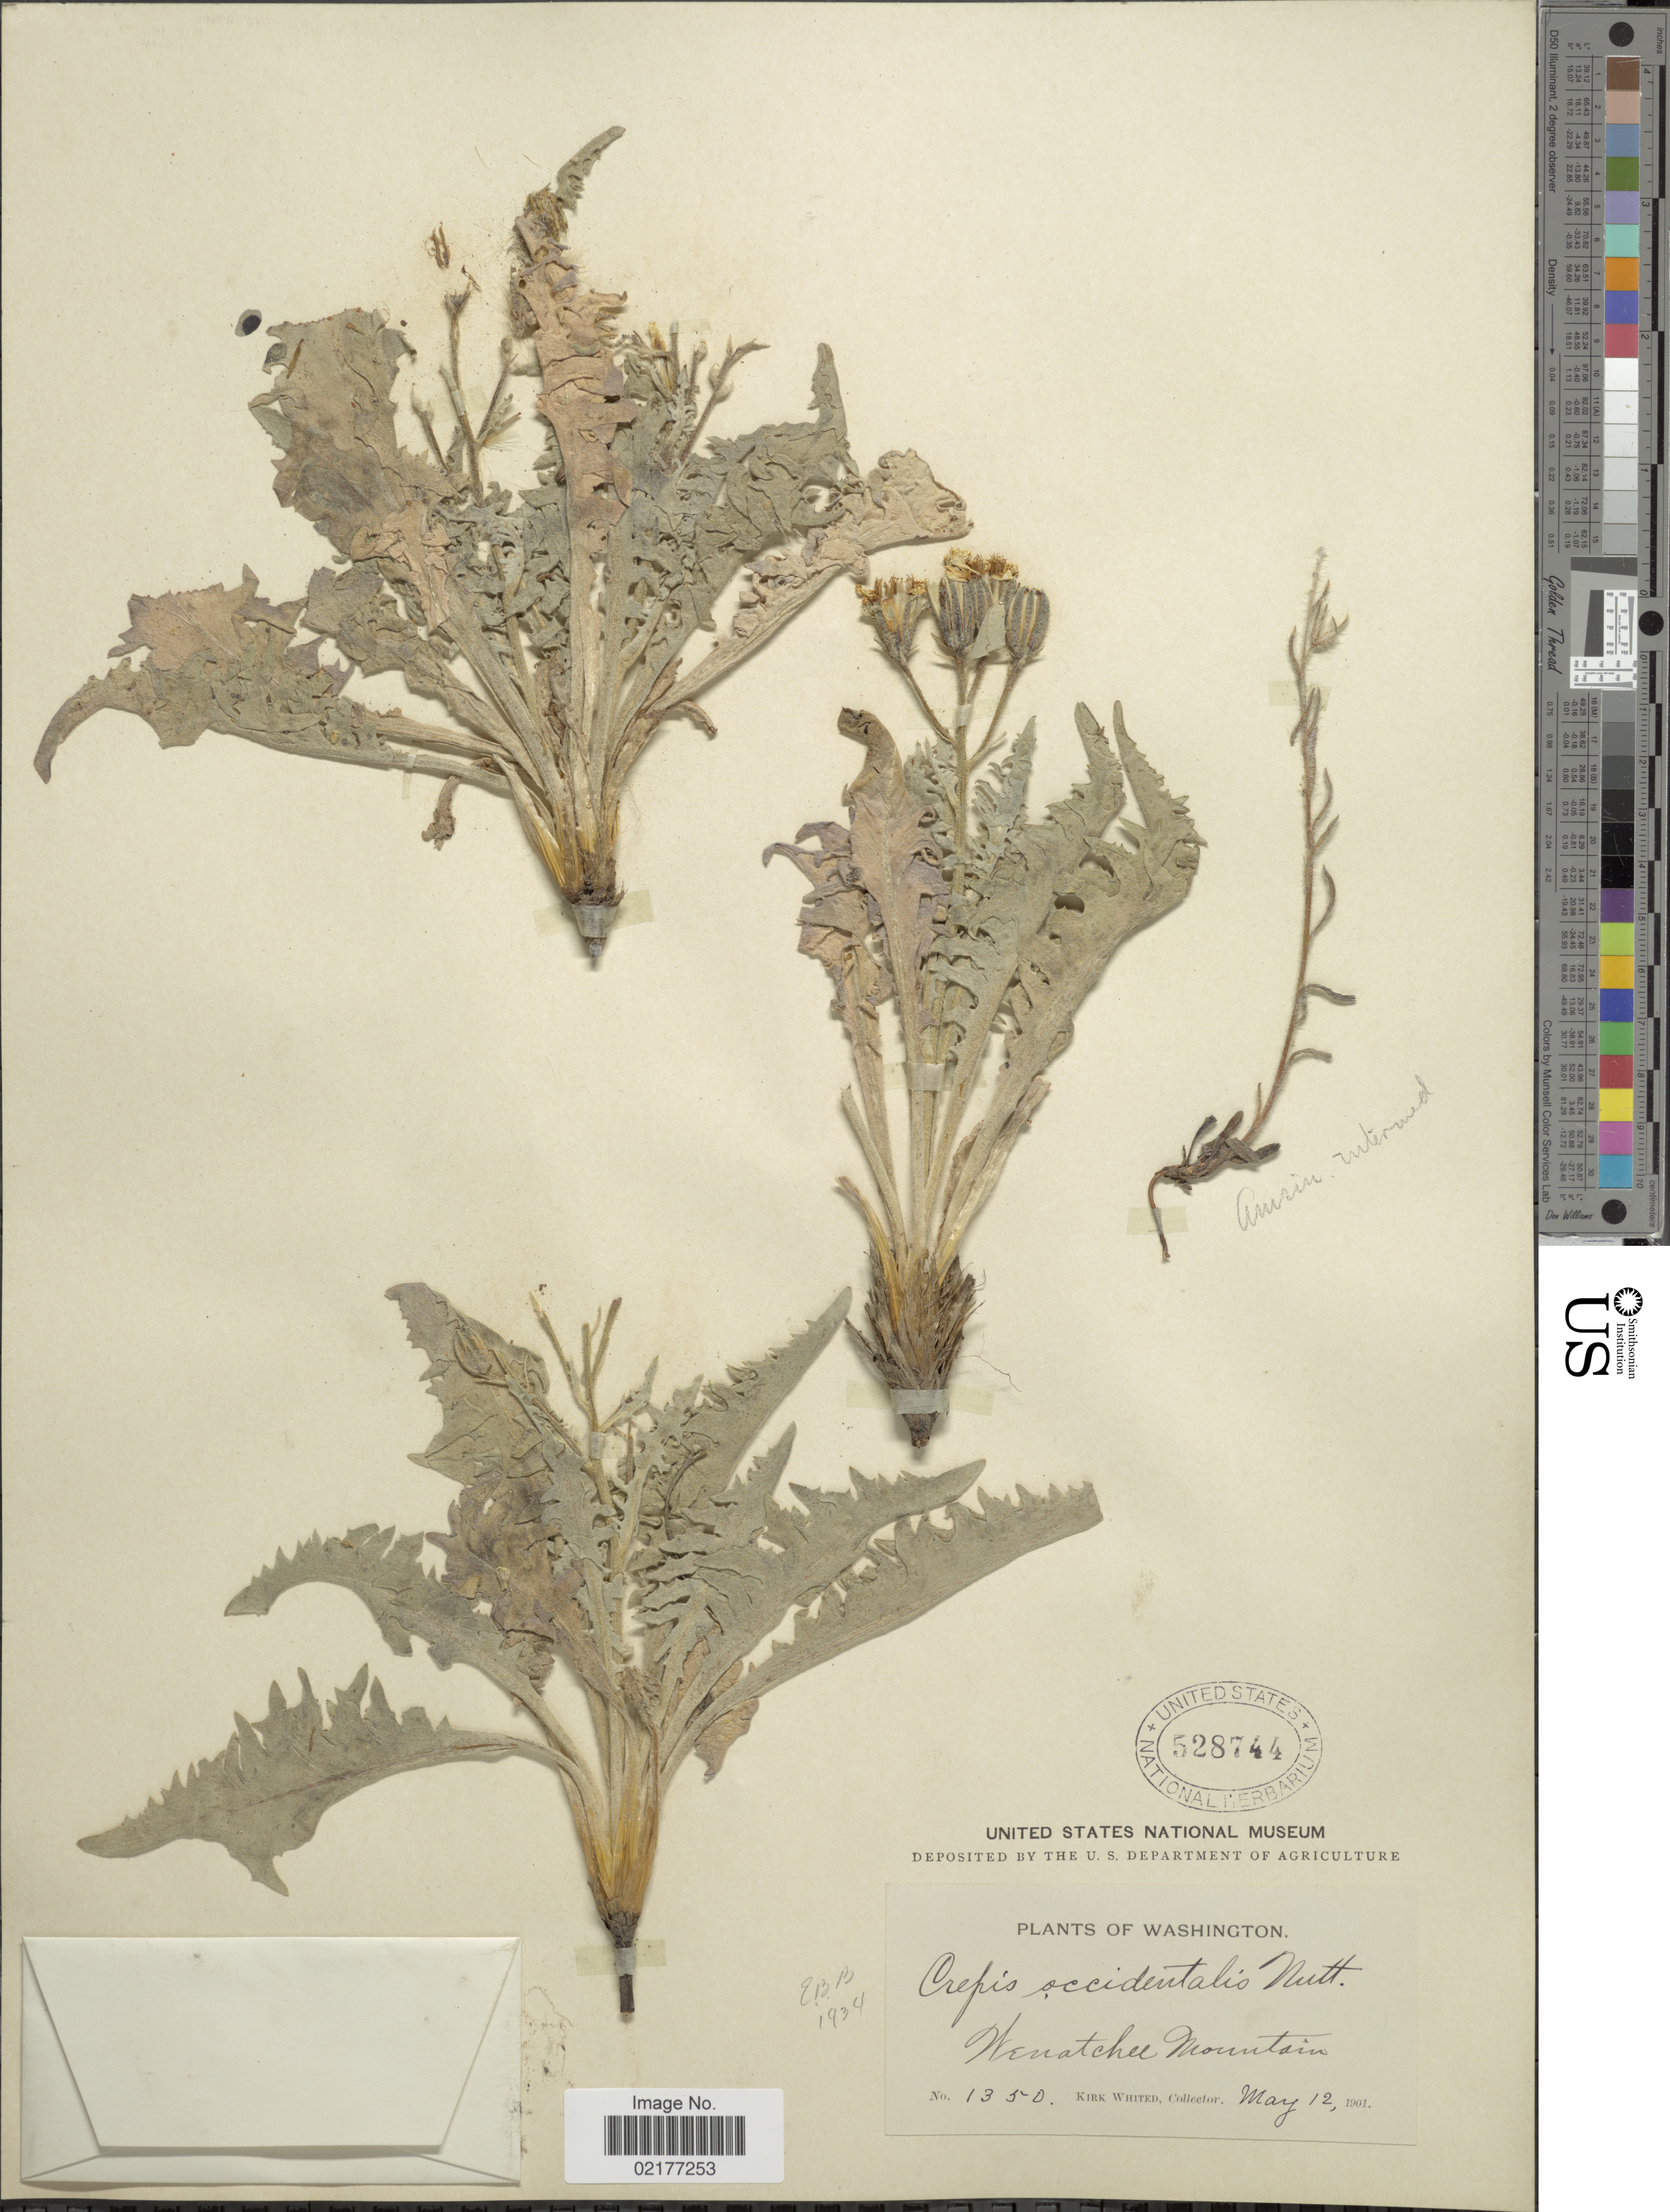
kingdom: Plantae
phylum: Tracheophyta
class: Magnoliopsida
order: Asterales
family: Asteraceae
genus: Crepis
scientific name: Crepis occidentalis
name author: Nutt.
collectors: K. Whited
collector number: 1350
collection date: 1901-05-12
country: United States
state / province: Washington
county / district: Chelan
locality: Wenatchee Mountain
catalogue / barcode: US 528744